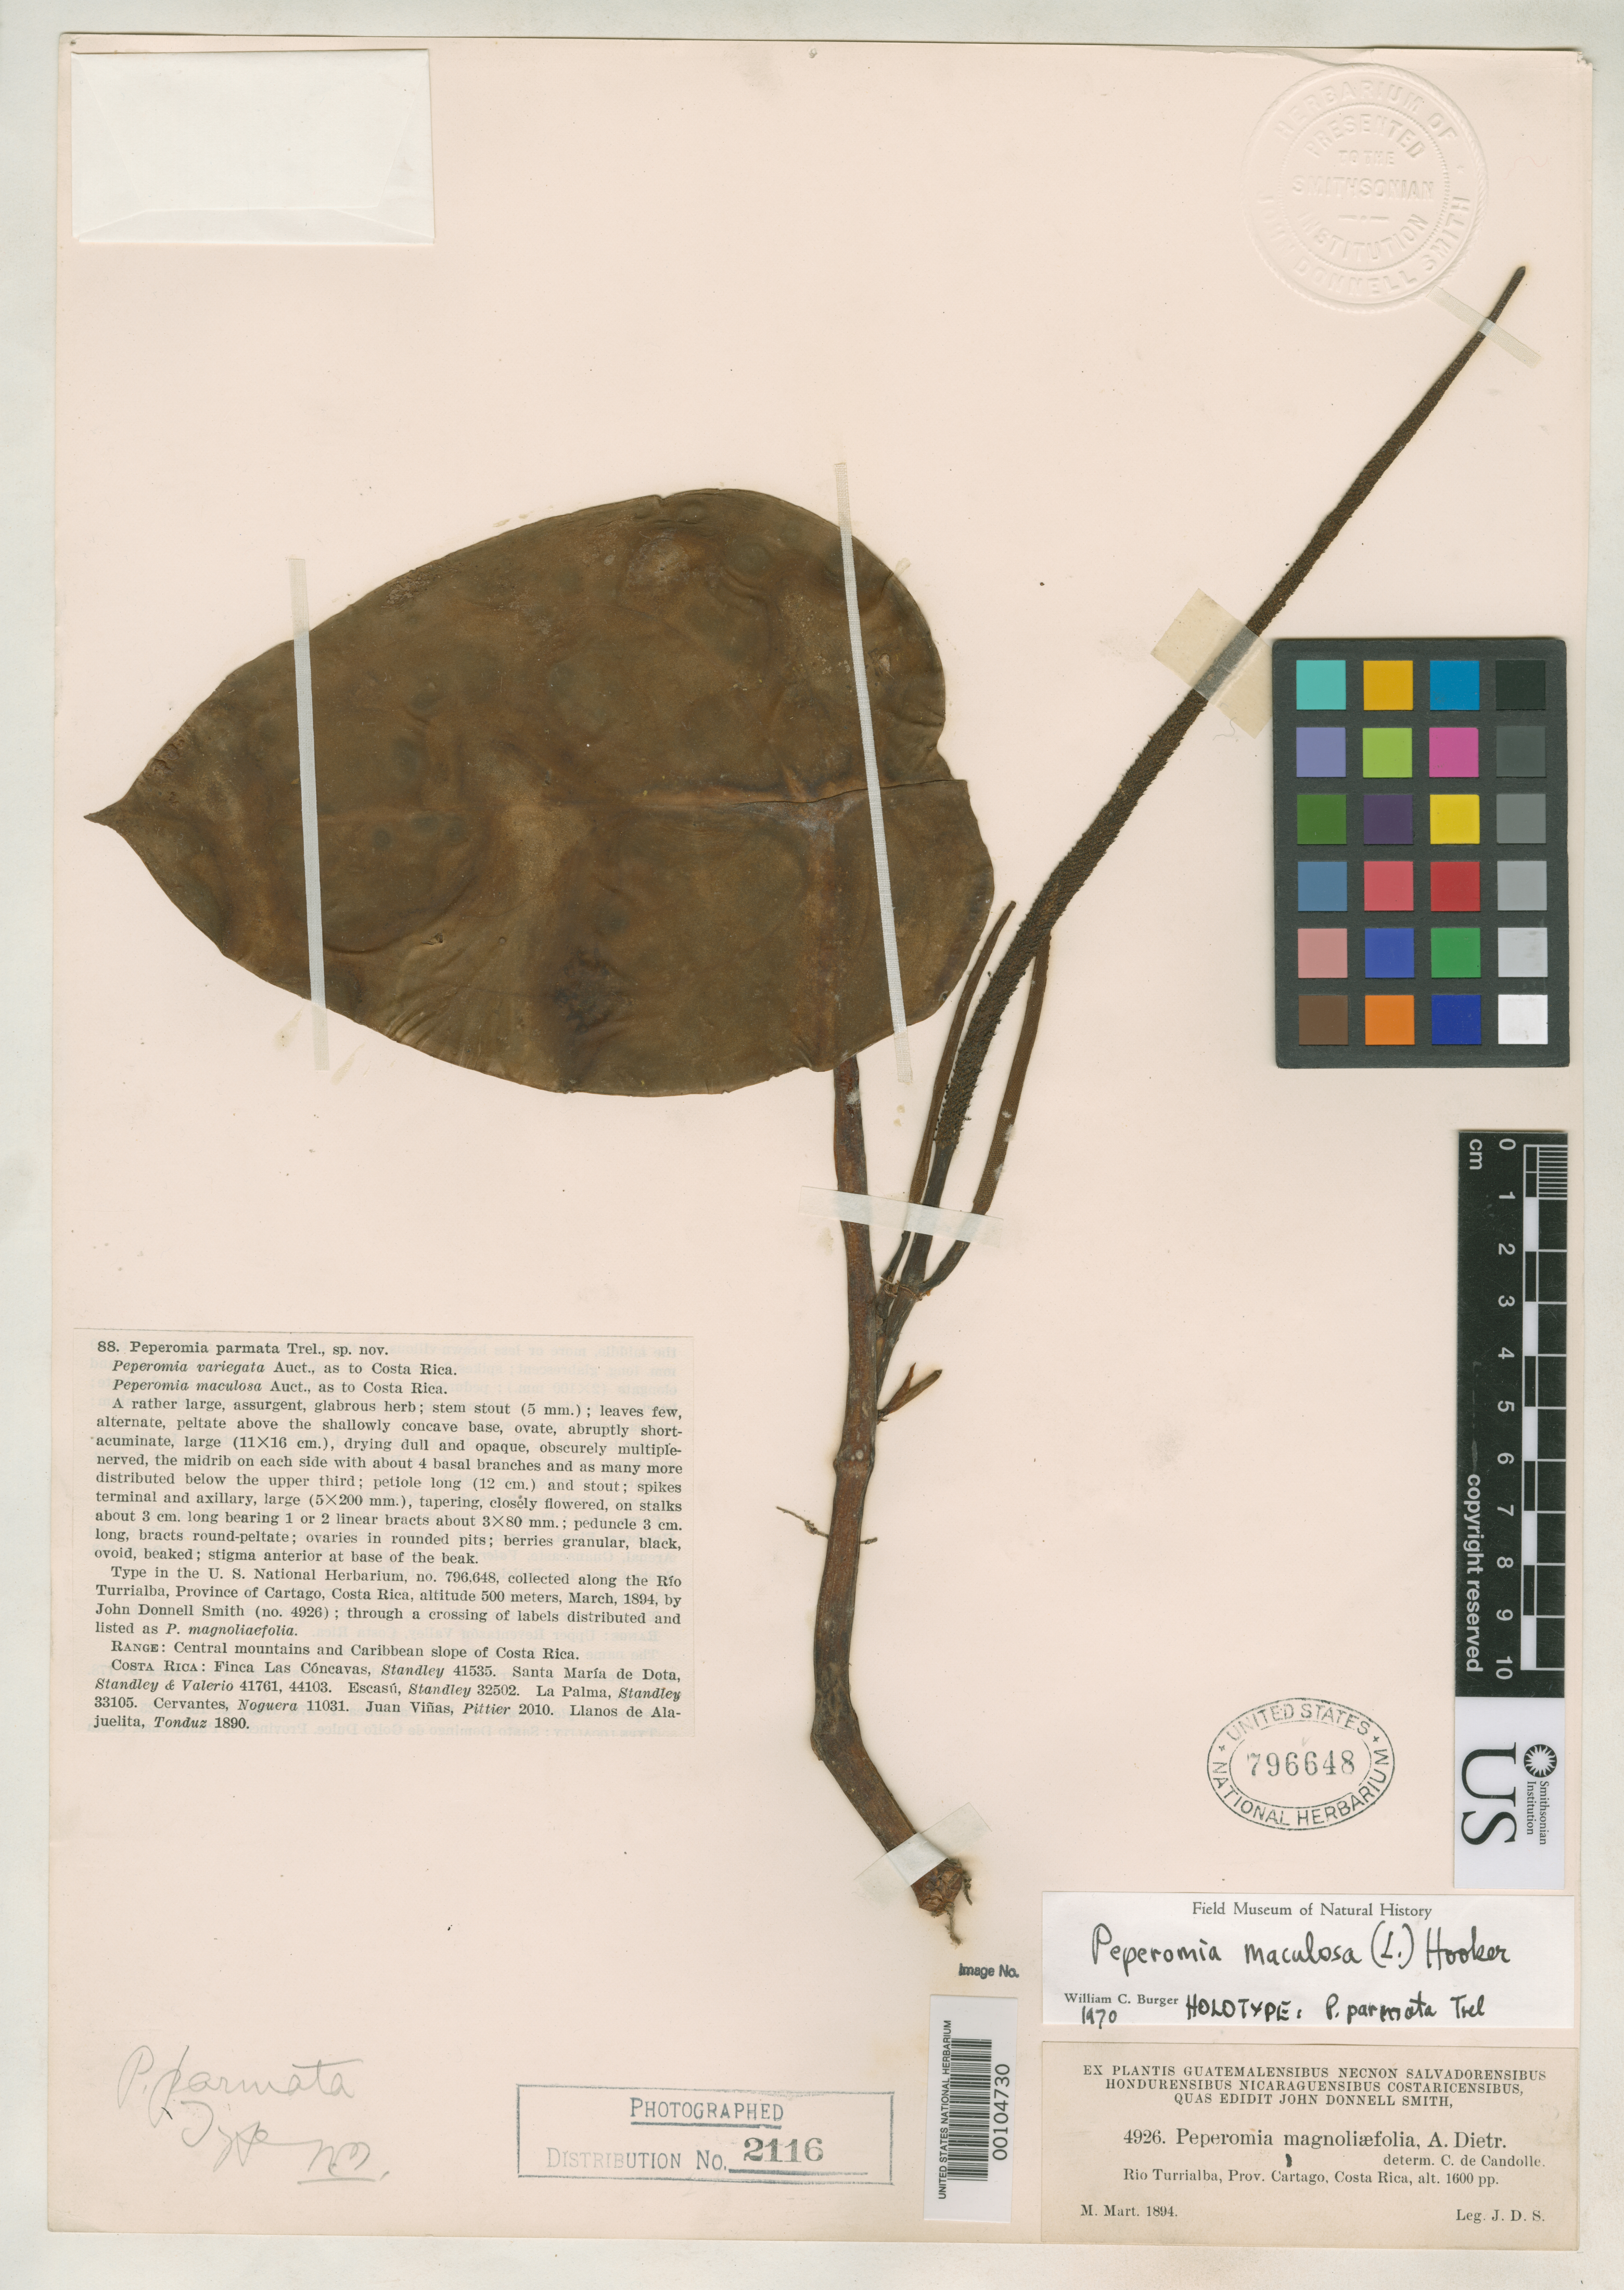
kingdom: Plantae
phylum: Tracheophyta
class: Magnoliopsida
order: Piperales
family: Piperaceae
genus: Peperomia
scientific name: Peperomia parmata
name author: Trel.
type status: Holotype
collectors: J. Donnell Smith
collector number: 4926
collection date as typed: Mar 1894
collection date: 1894-03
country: Costa Rica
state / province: Cartago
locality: Rio Turrialba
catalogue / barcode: US 796648